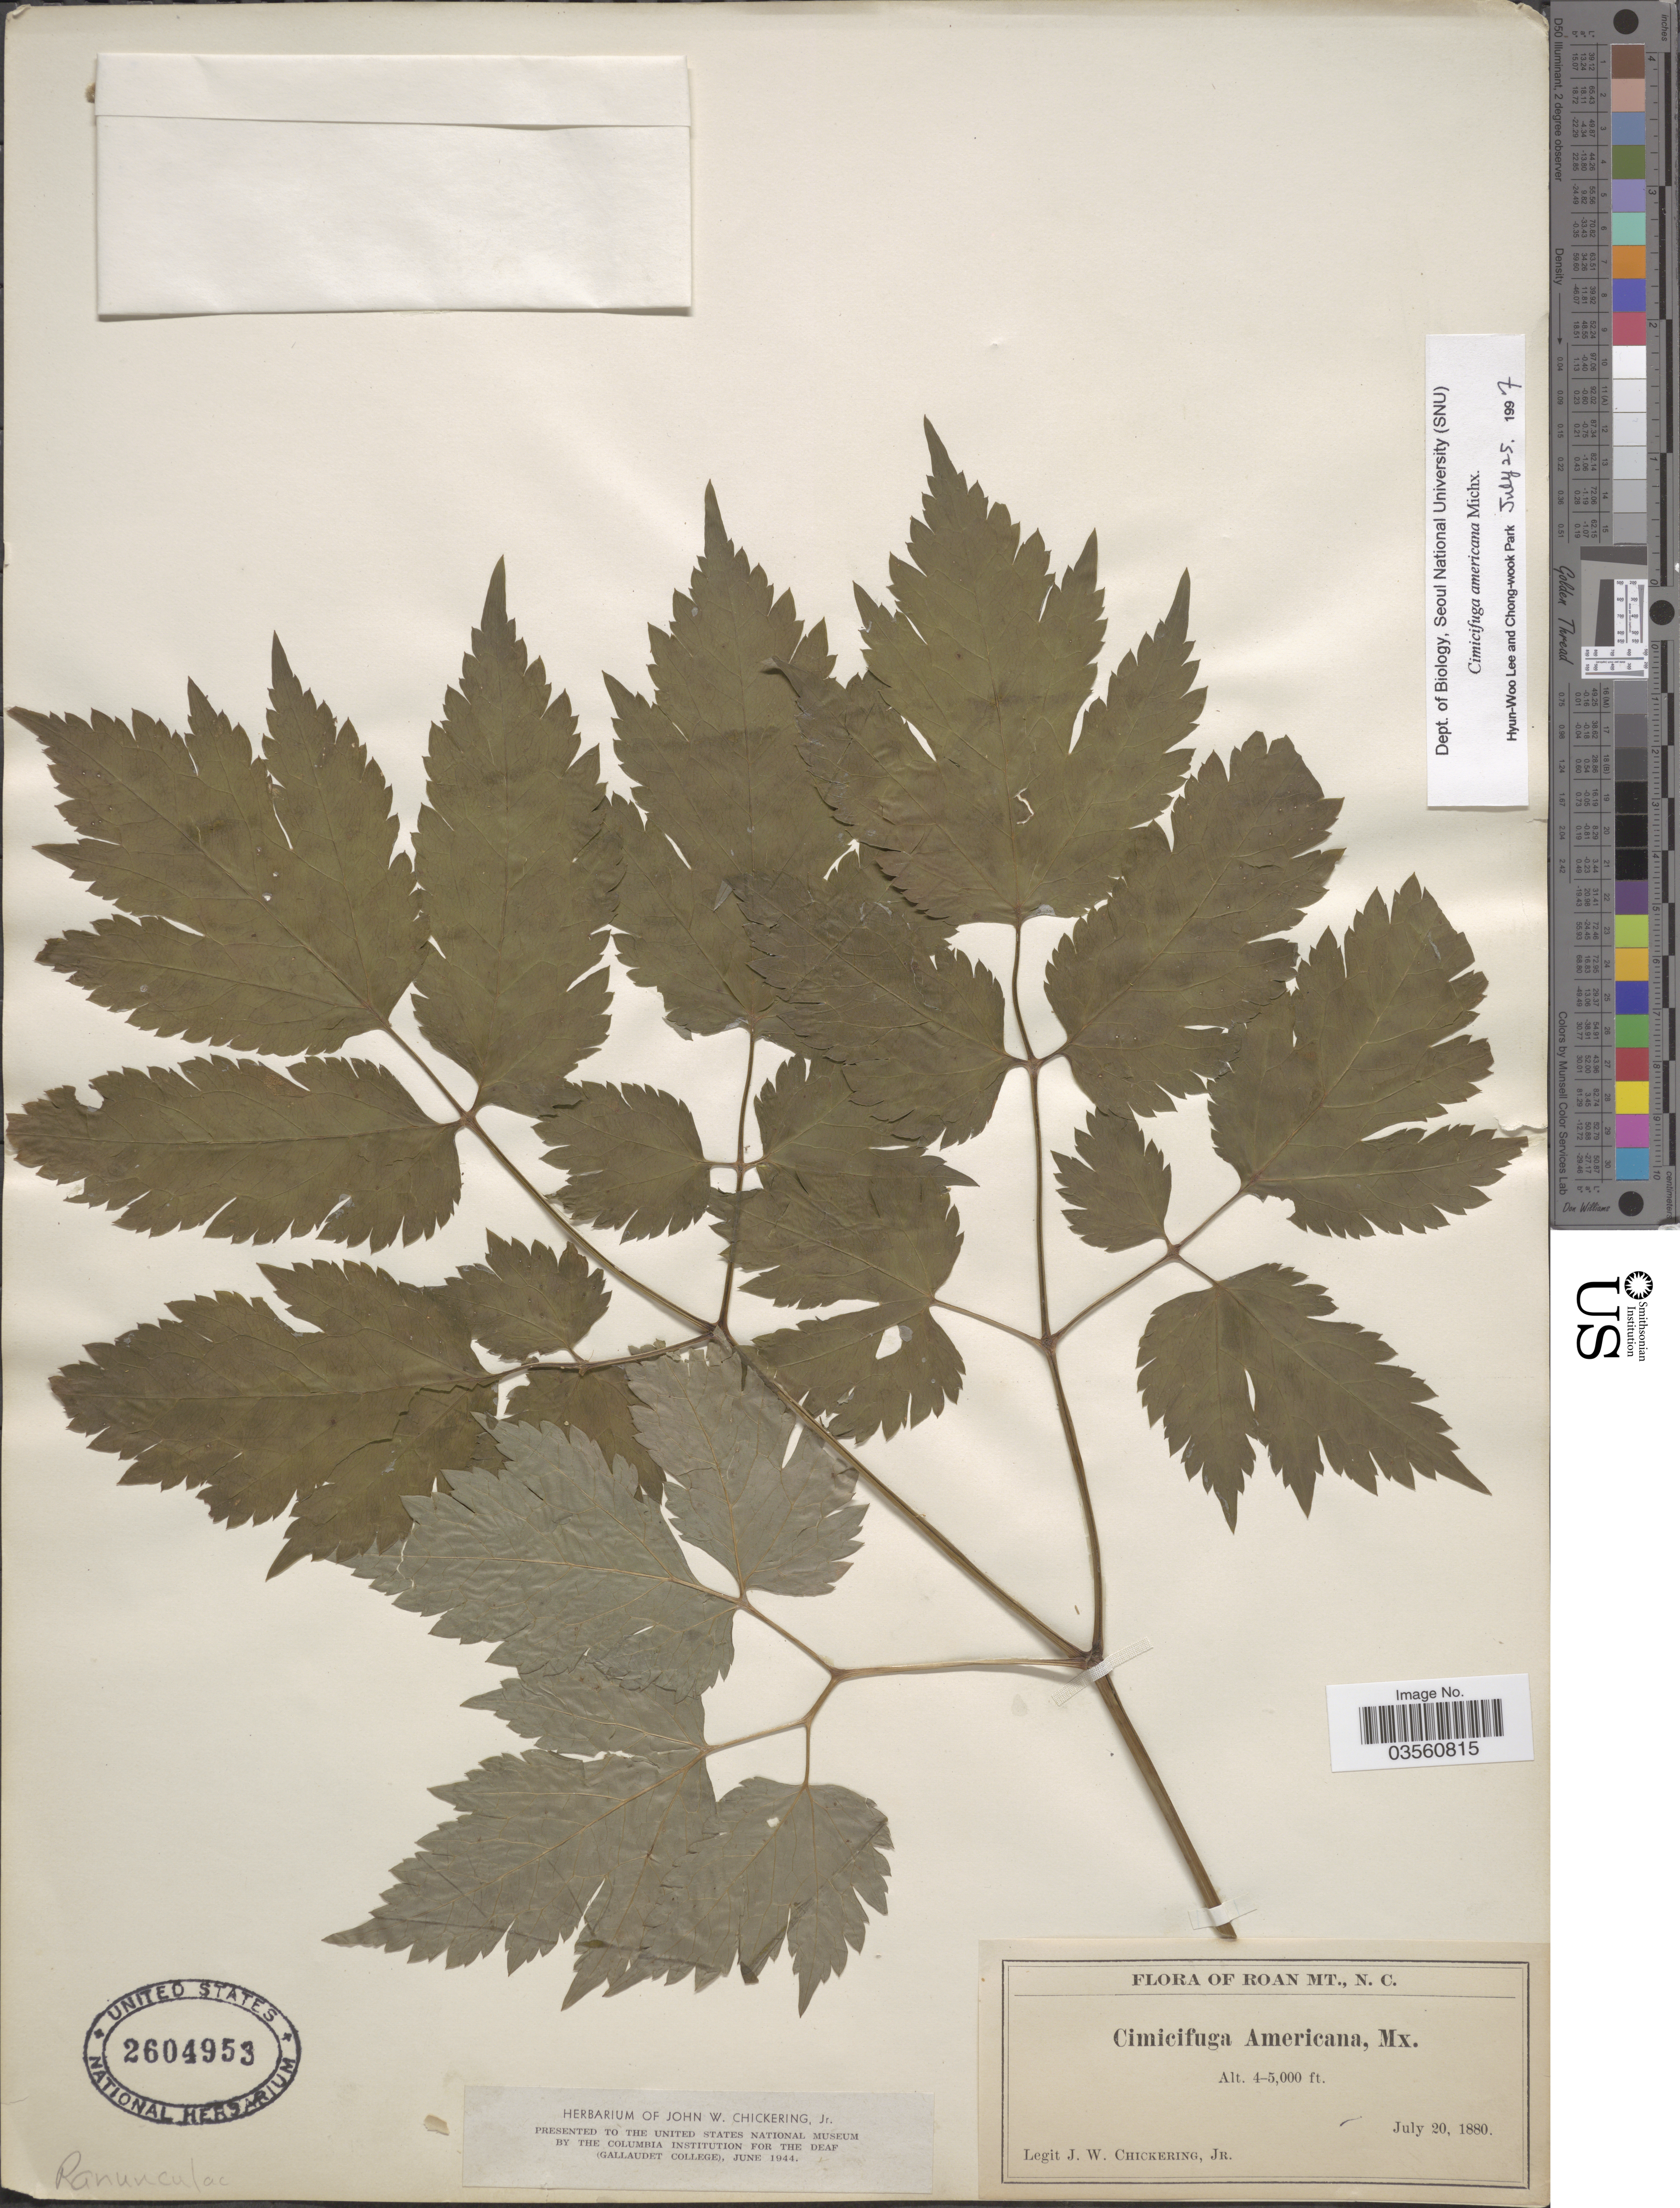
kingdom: Plantae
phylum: Tracheophyta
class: Magnoliopsida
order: Ranunculales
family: Ranunculaceae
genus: Actaea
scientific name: Actaea podocarpa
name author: DC.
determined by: Strong, M. T., (US), Smithsonian Institution - National Museum of Natural History (UNITED STATES)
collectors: J. W. Chickering Jr.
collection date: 1880-07-20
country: United States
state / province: North Carolina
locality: Roan Mt.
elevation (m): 1219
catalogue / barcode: US 2604953